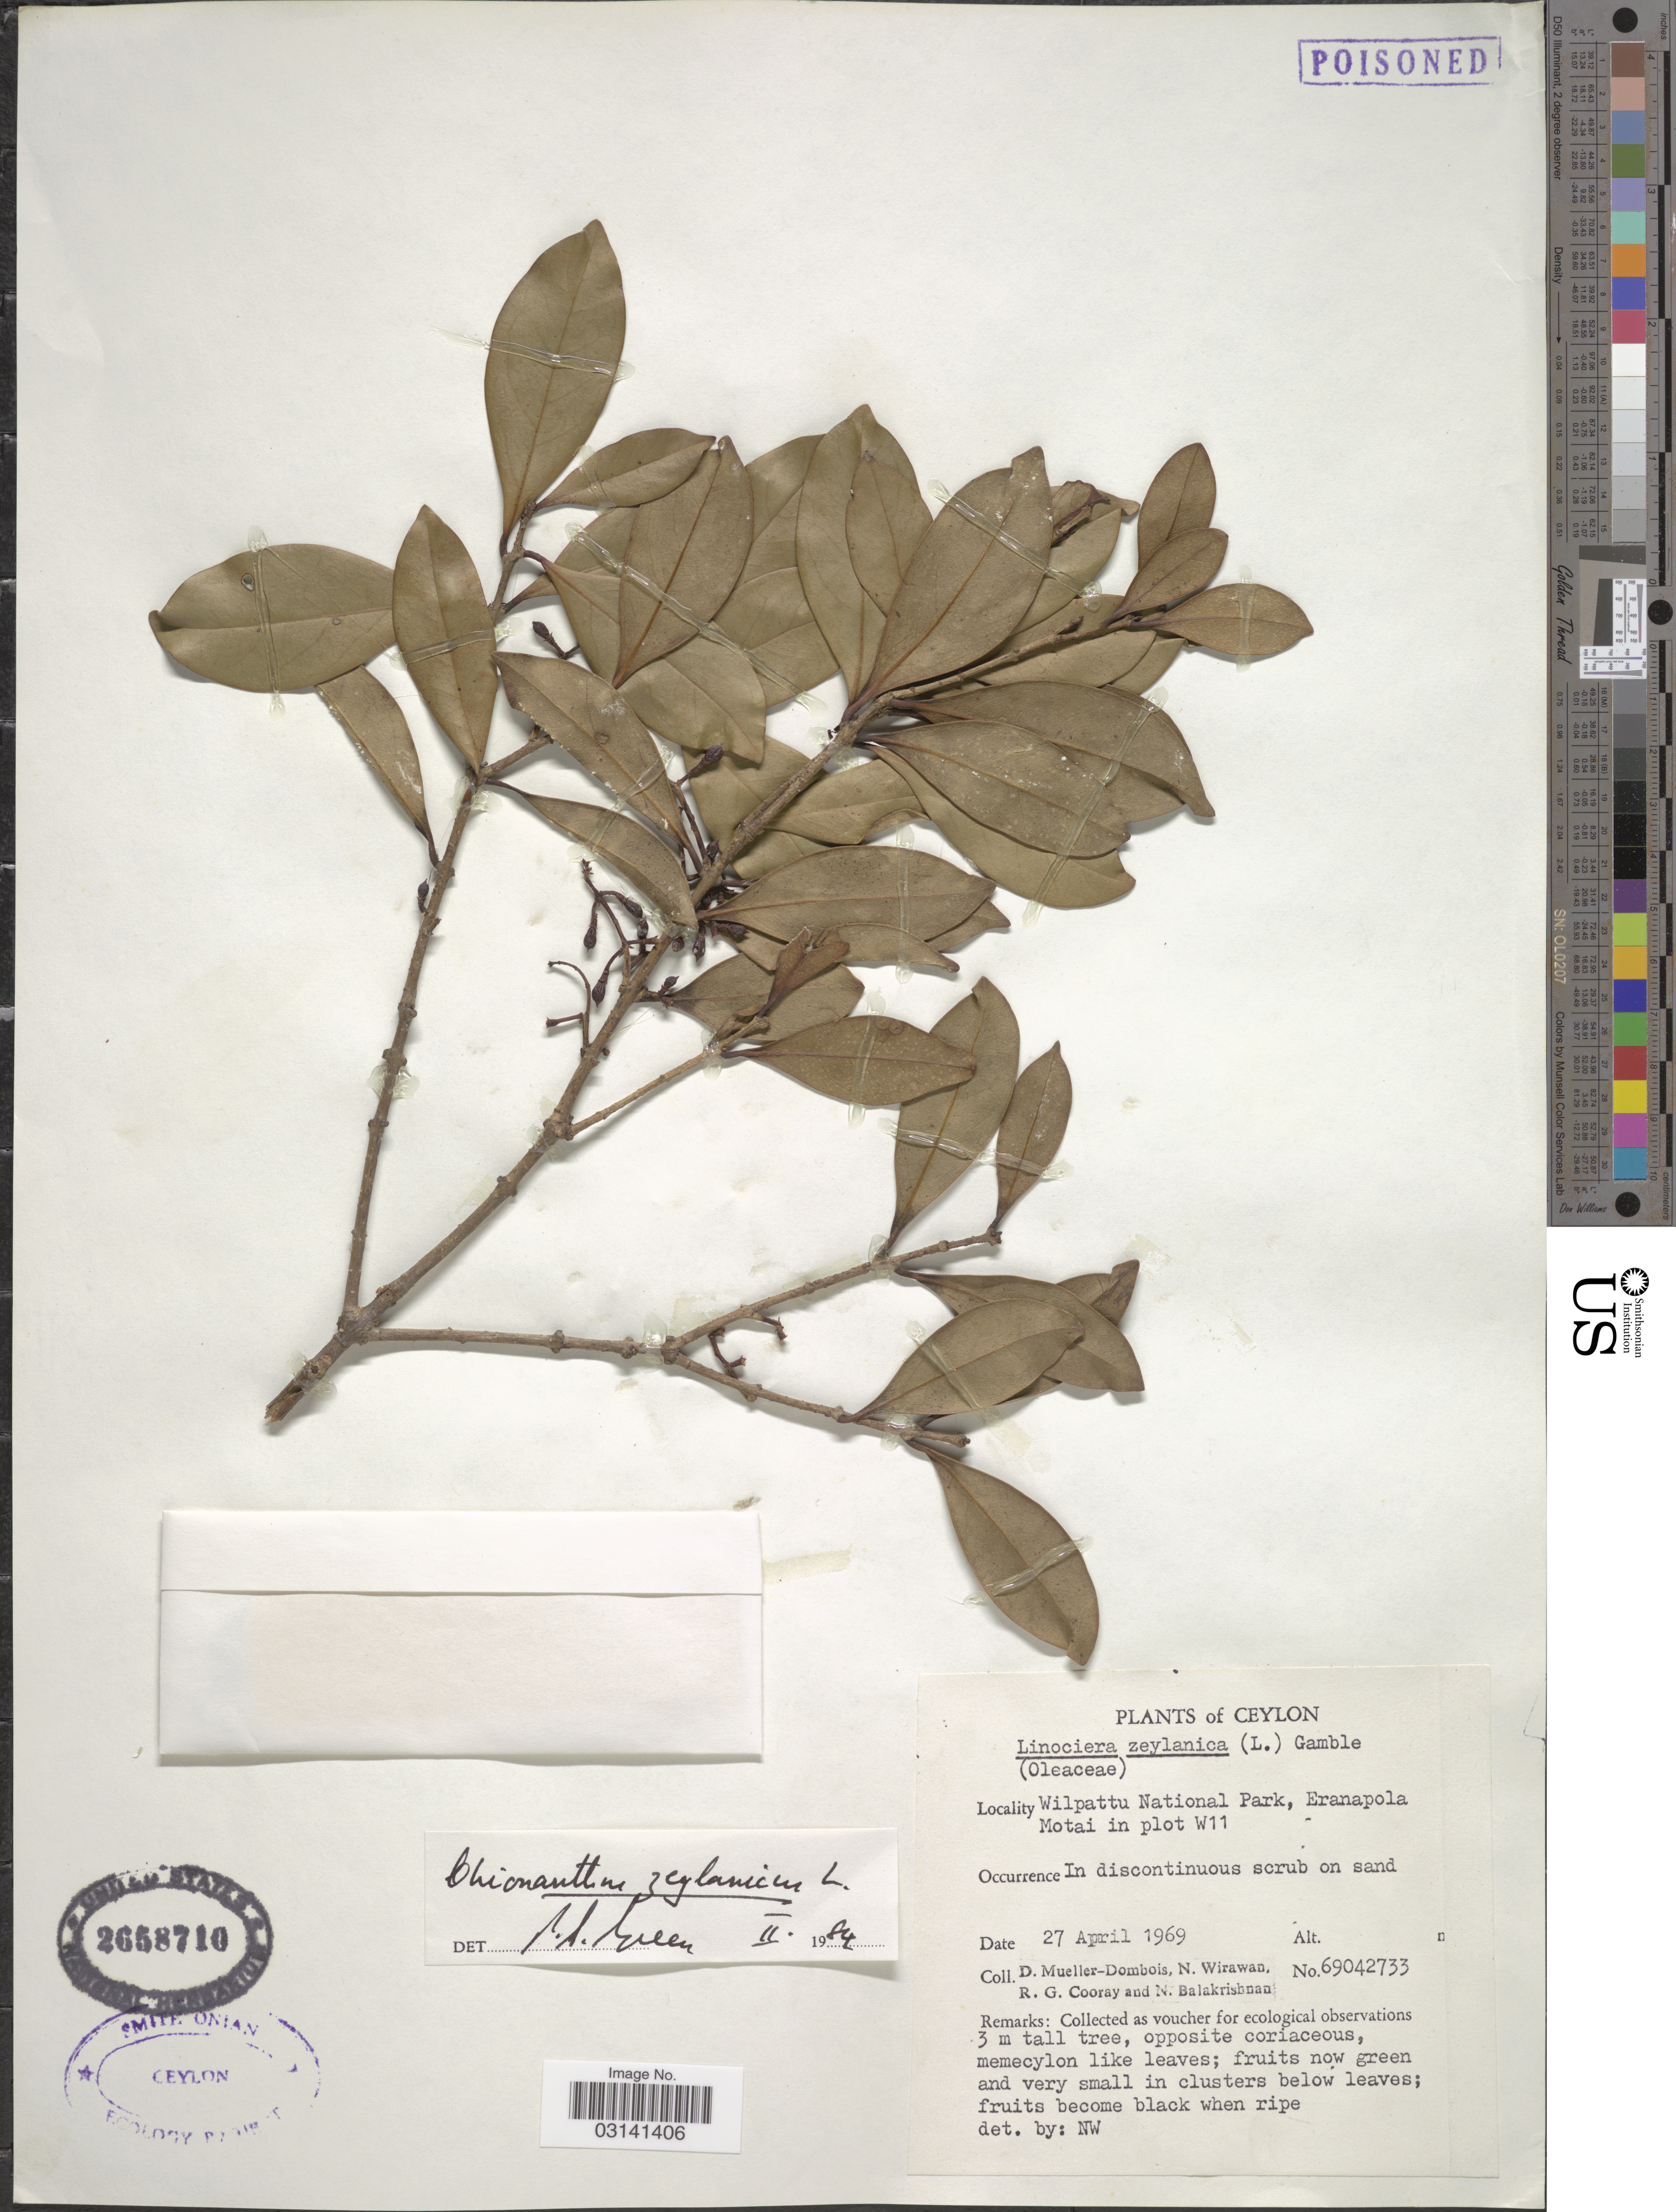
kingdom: Plantae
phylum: Tracheophyta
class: Magnoliopsida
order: Lamiales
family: Oleaceae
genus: Chionanthus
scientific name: Chionanthus zeylanicus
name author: L.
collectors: D. Mueller-Dombois, N. Wirawan, R. Cooray & N. Balakrishnan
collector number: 69042733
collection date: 1969-04-27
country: Sri Lanka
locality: Ceylon. Wilpattu National Park, Eranapola Motai in plot W11.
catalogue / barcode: US 2658710